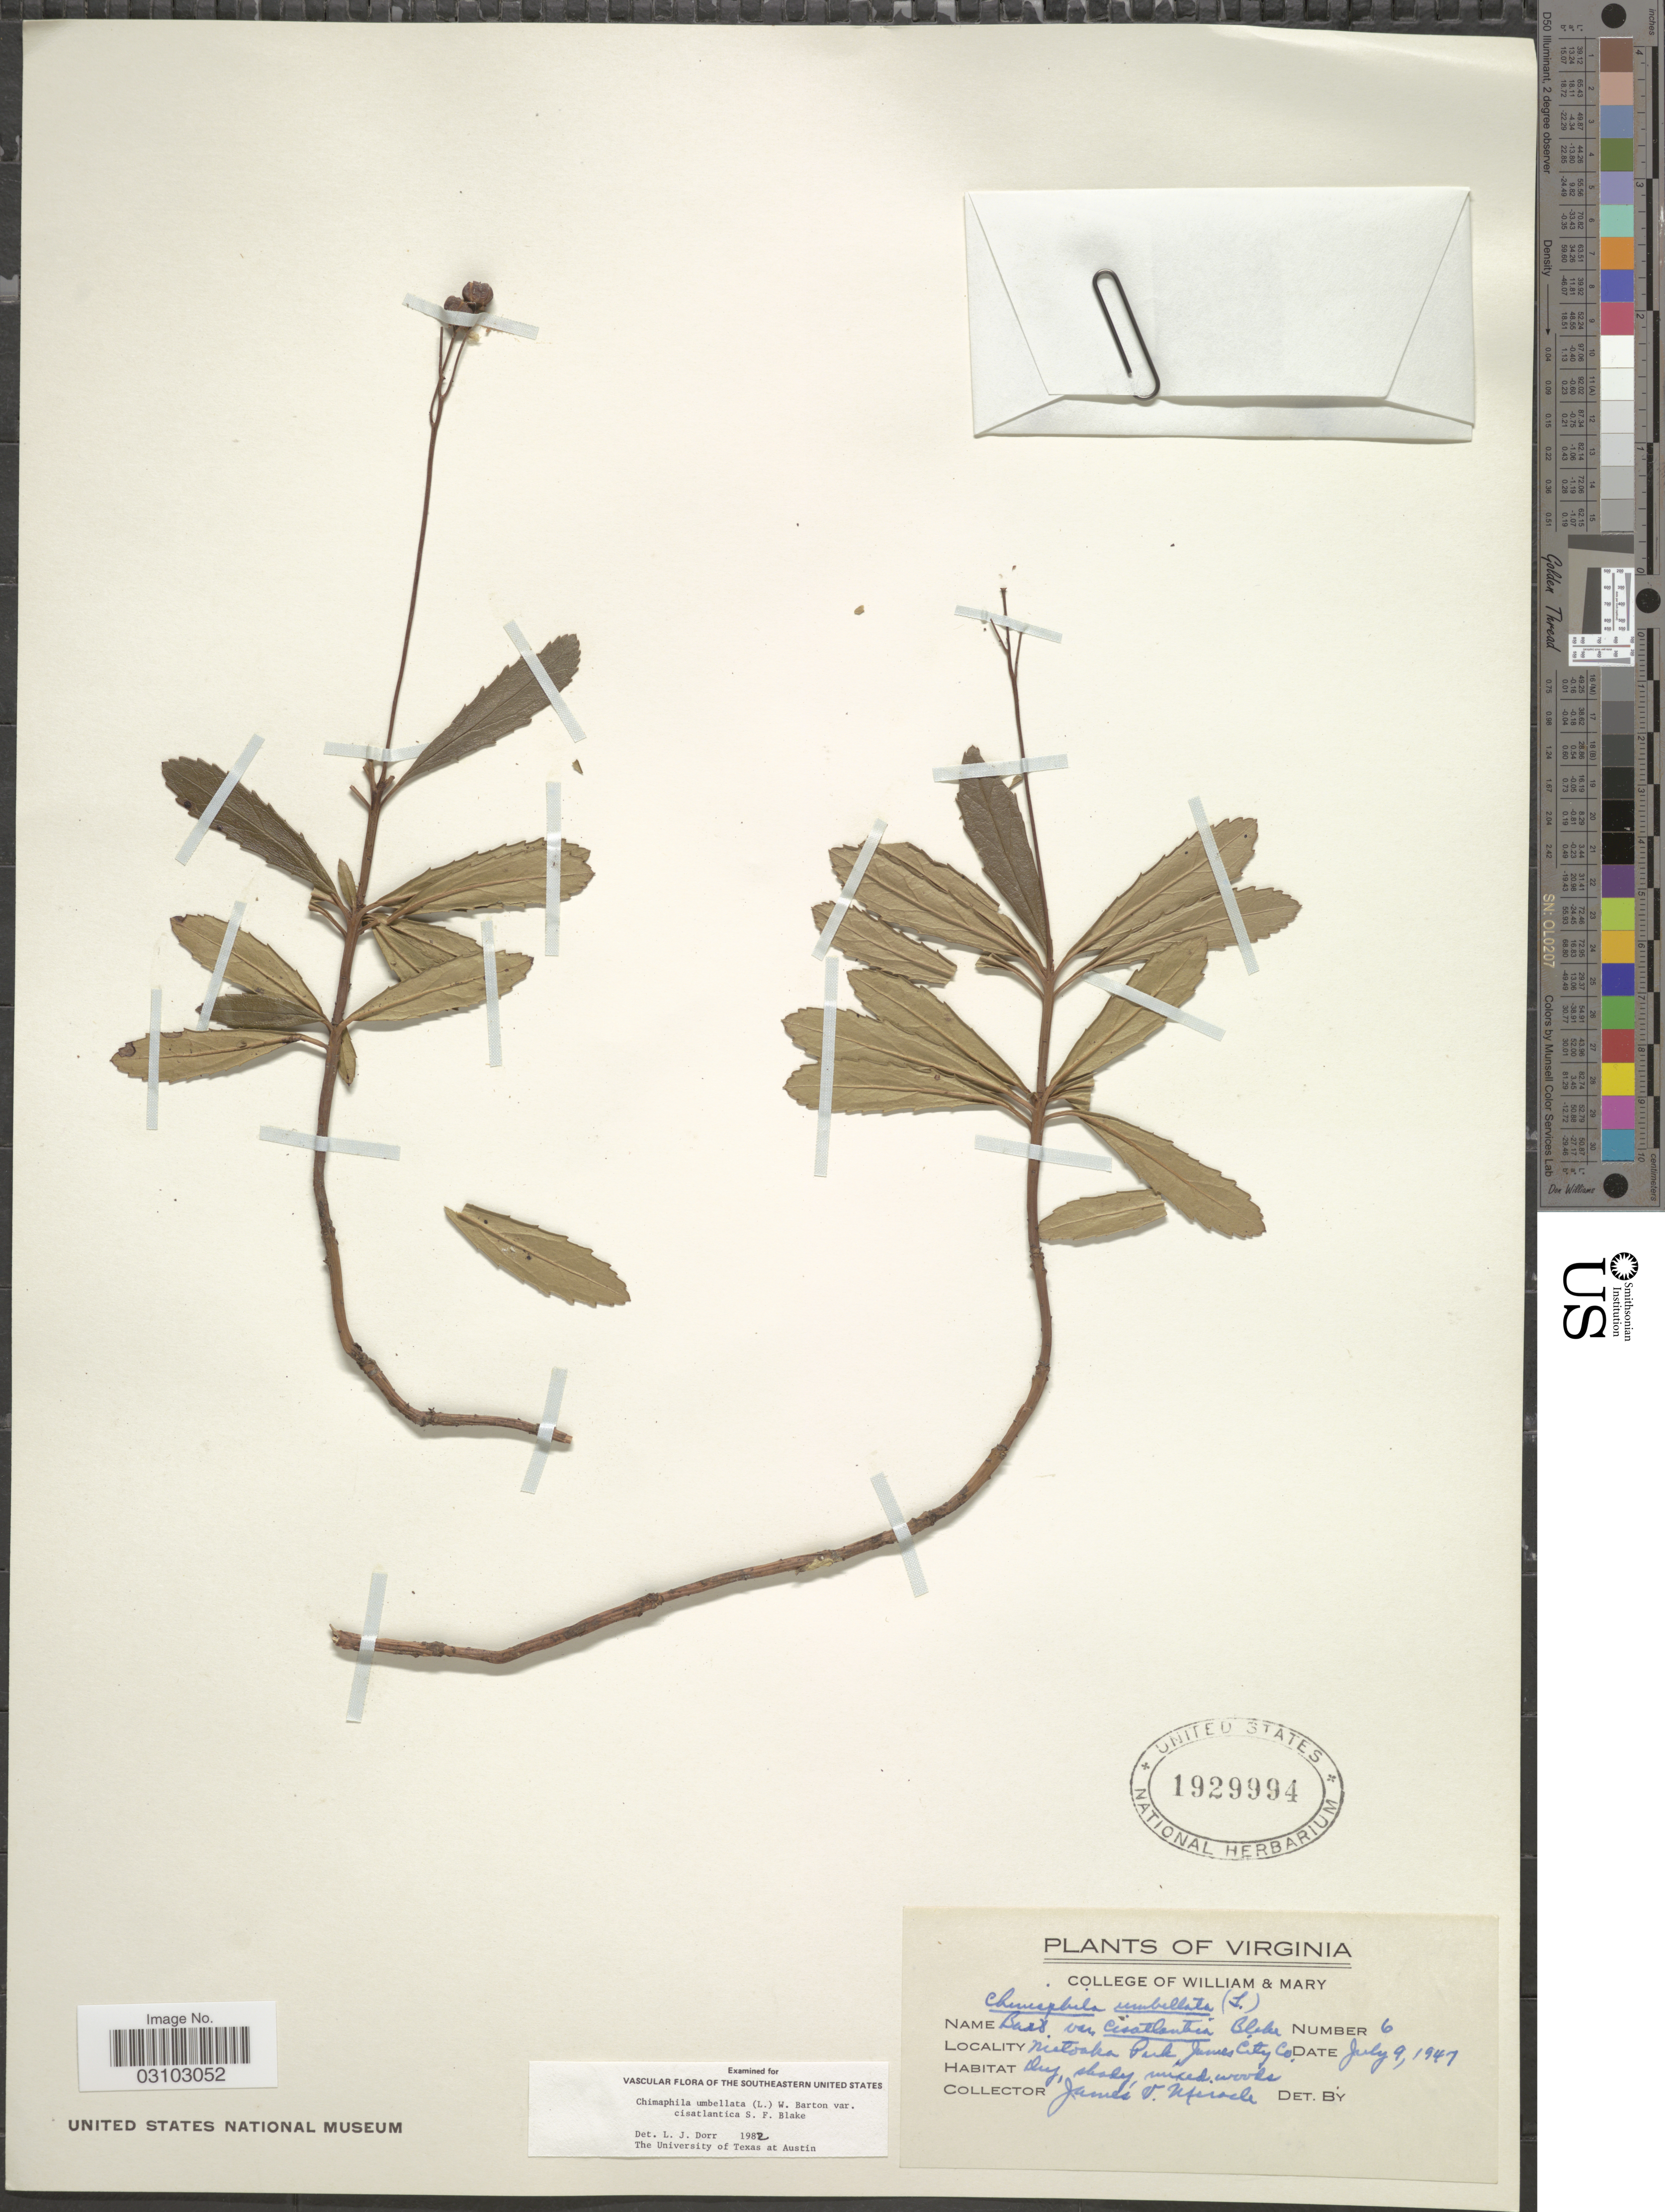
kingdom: Plantae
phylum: Tracheophyta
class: Magnoliopsida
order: Ericales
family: Ericaceae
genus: Chimaphila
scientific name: Chimaphila umbellata subsp. cisatlantica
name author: (S.F. Blake) Hultén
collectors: J. Miracle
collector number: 6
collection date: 1947-07-09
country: United States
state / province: Virginia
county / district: James City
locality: Matoaka Park, James City Co.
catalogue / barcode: US 1929994